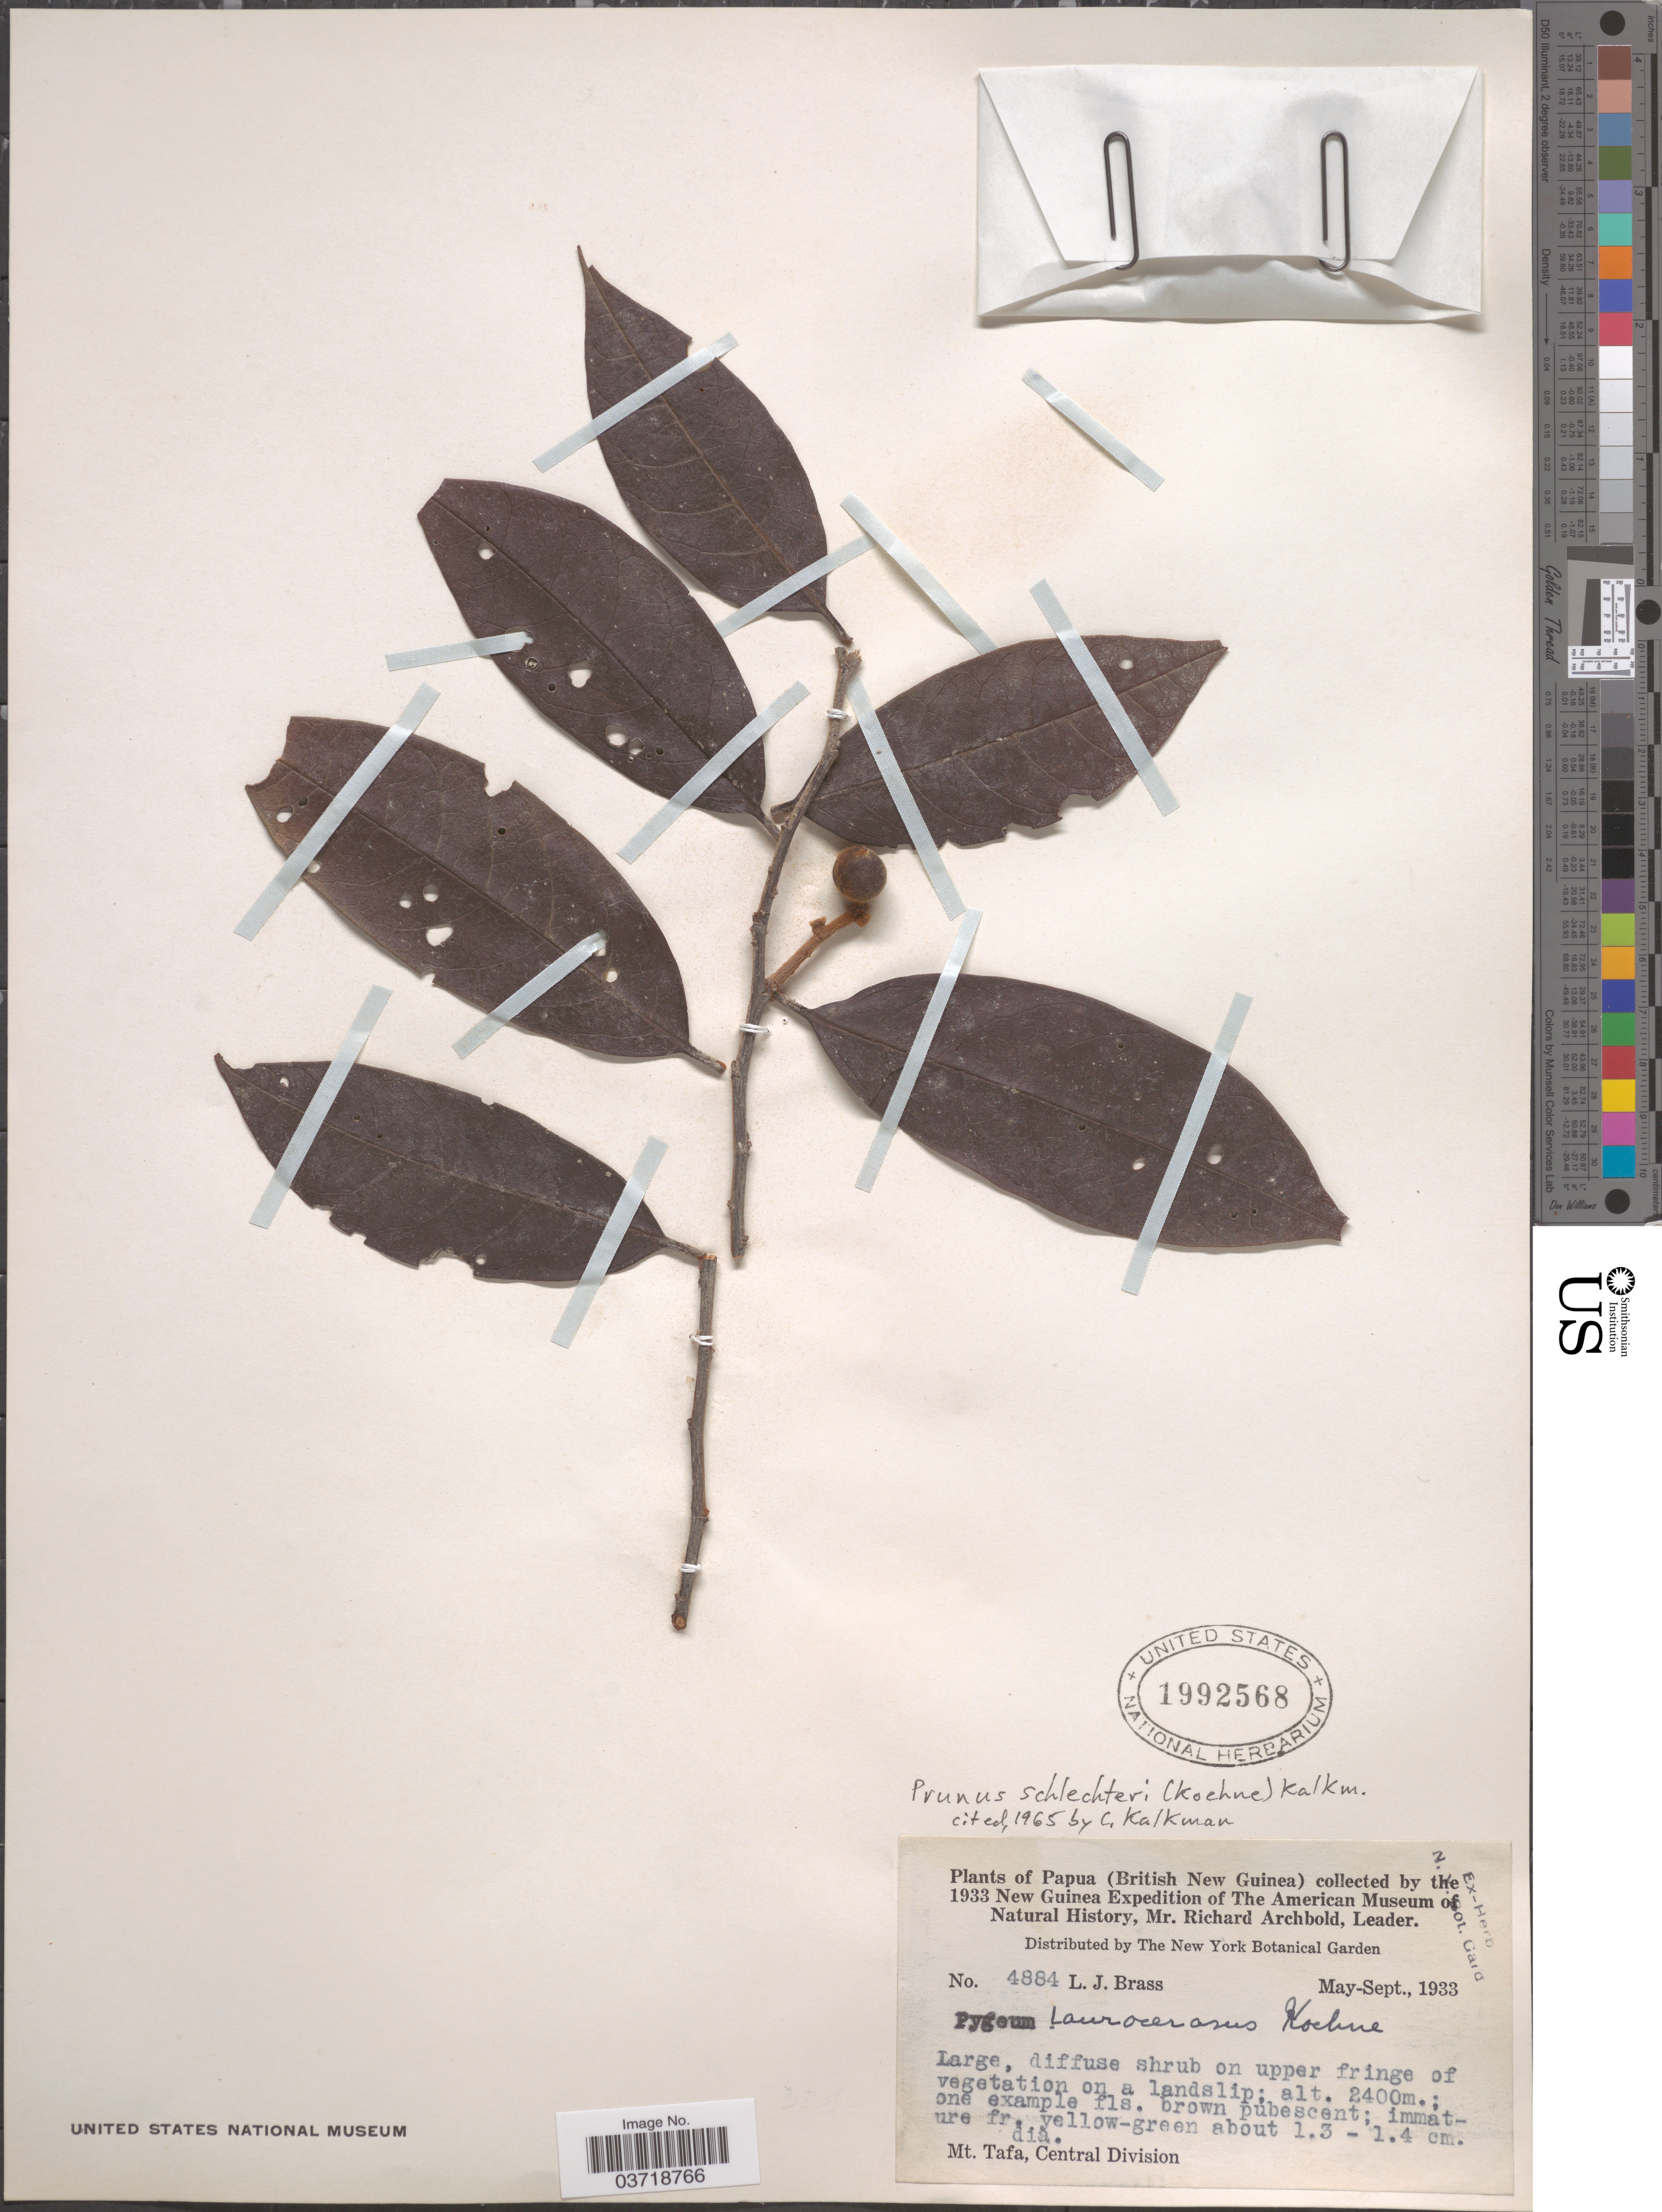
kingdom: Plantae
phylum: Tracheophyta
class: Magnoliopsida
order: Rosales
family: Rosaceae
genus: Prunus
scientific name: Prunus schlechteri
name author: (Koehne) Kalkman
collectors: L. J. Brass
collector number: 4884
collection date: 1933-05/1933-09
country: Papua New Guinea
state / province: Central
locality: Papua (British New Guinea). Mt. Tafa, Central Division.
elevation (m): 2400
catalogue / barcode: US 1992568